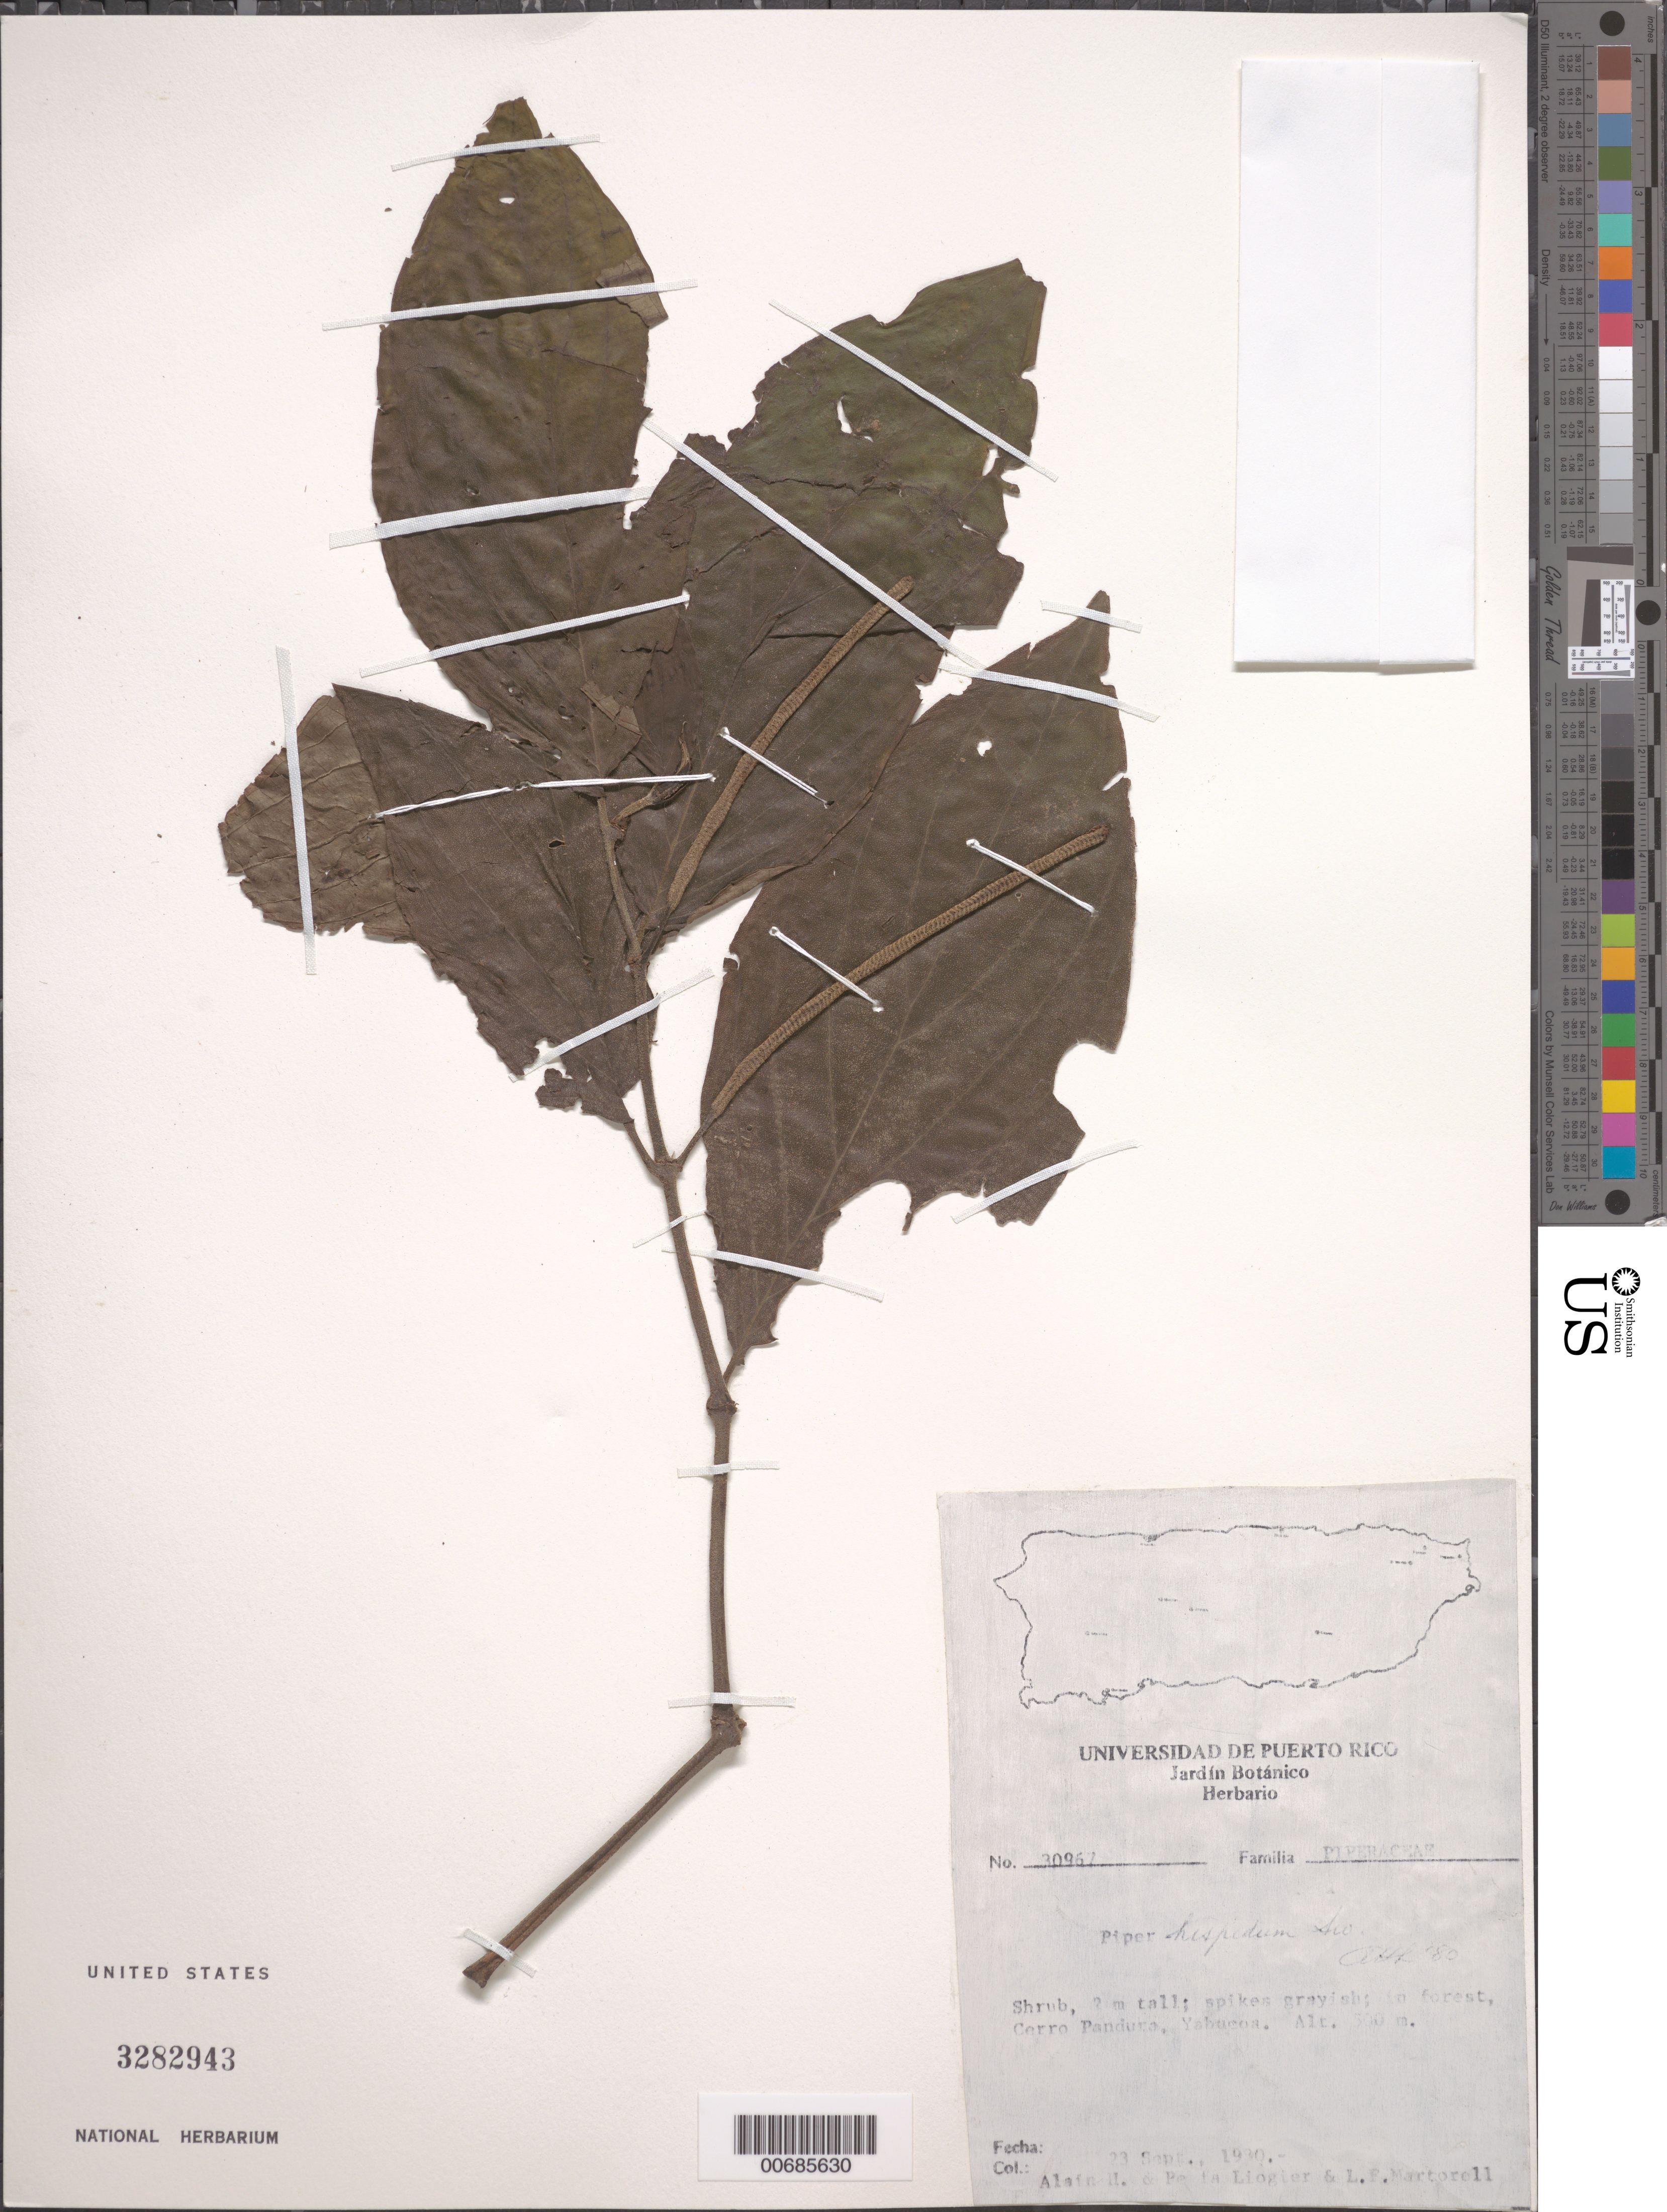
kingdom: Plantae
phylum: Tracheophyta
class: Magnoliopsida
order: Piperales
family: Piperaceae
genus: Piper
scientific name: Piper hispidum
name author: Sw.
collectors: A. H. Liogier, L. Martorell & M. P. Liogier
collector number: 30967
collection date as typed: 23 Sep 1930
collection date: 1930-09-23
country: Puerto Rico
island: Greater Antilles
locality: in forest, Cerro Pandura, Yabucoa.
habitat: in forest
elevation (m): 500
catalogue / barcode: US 3282943